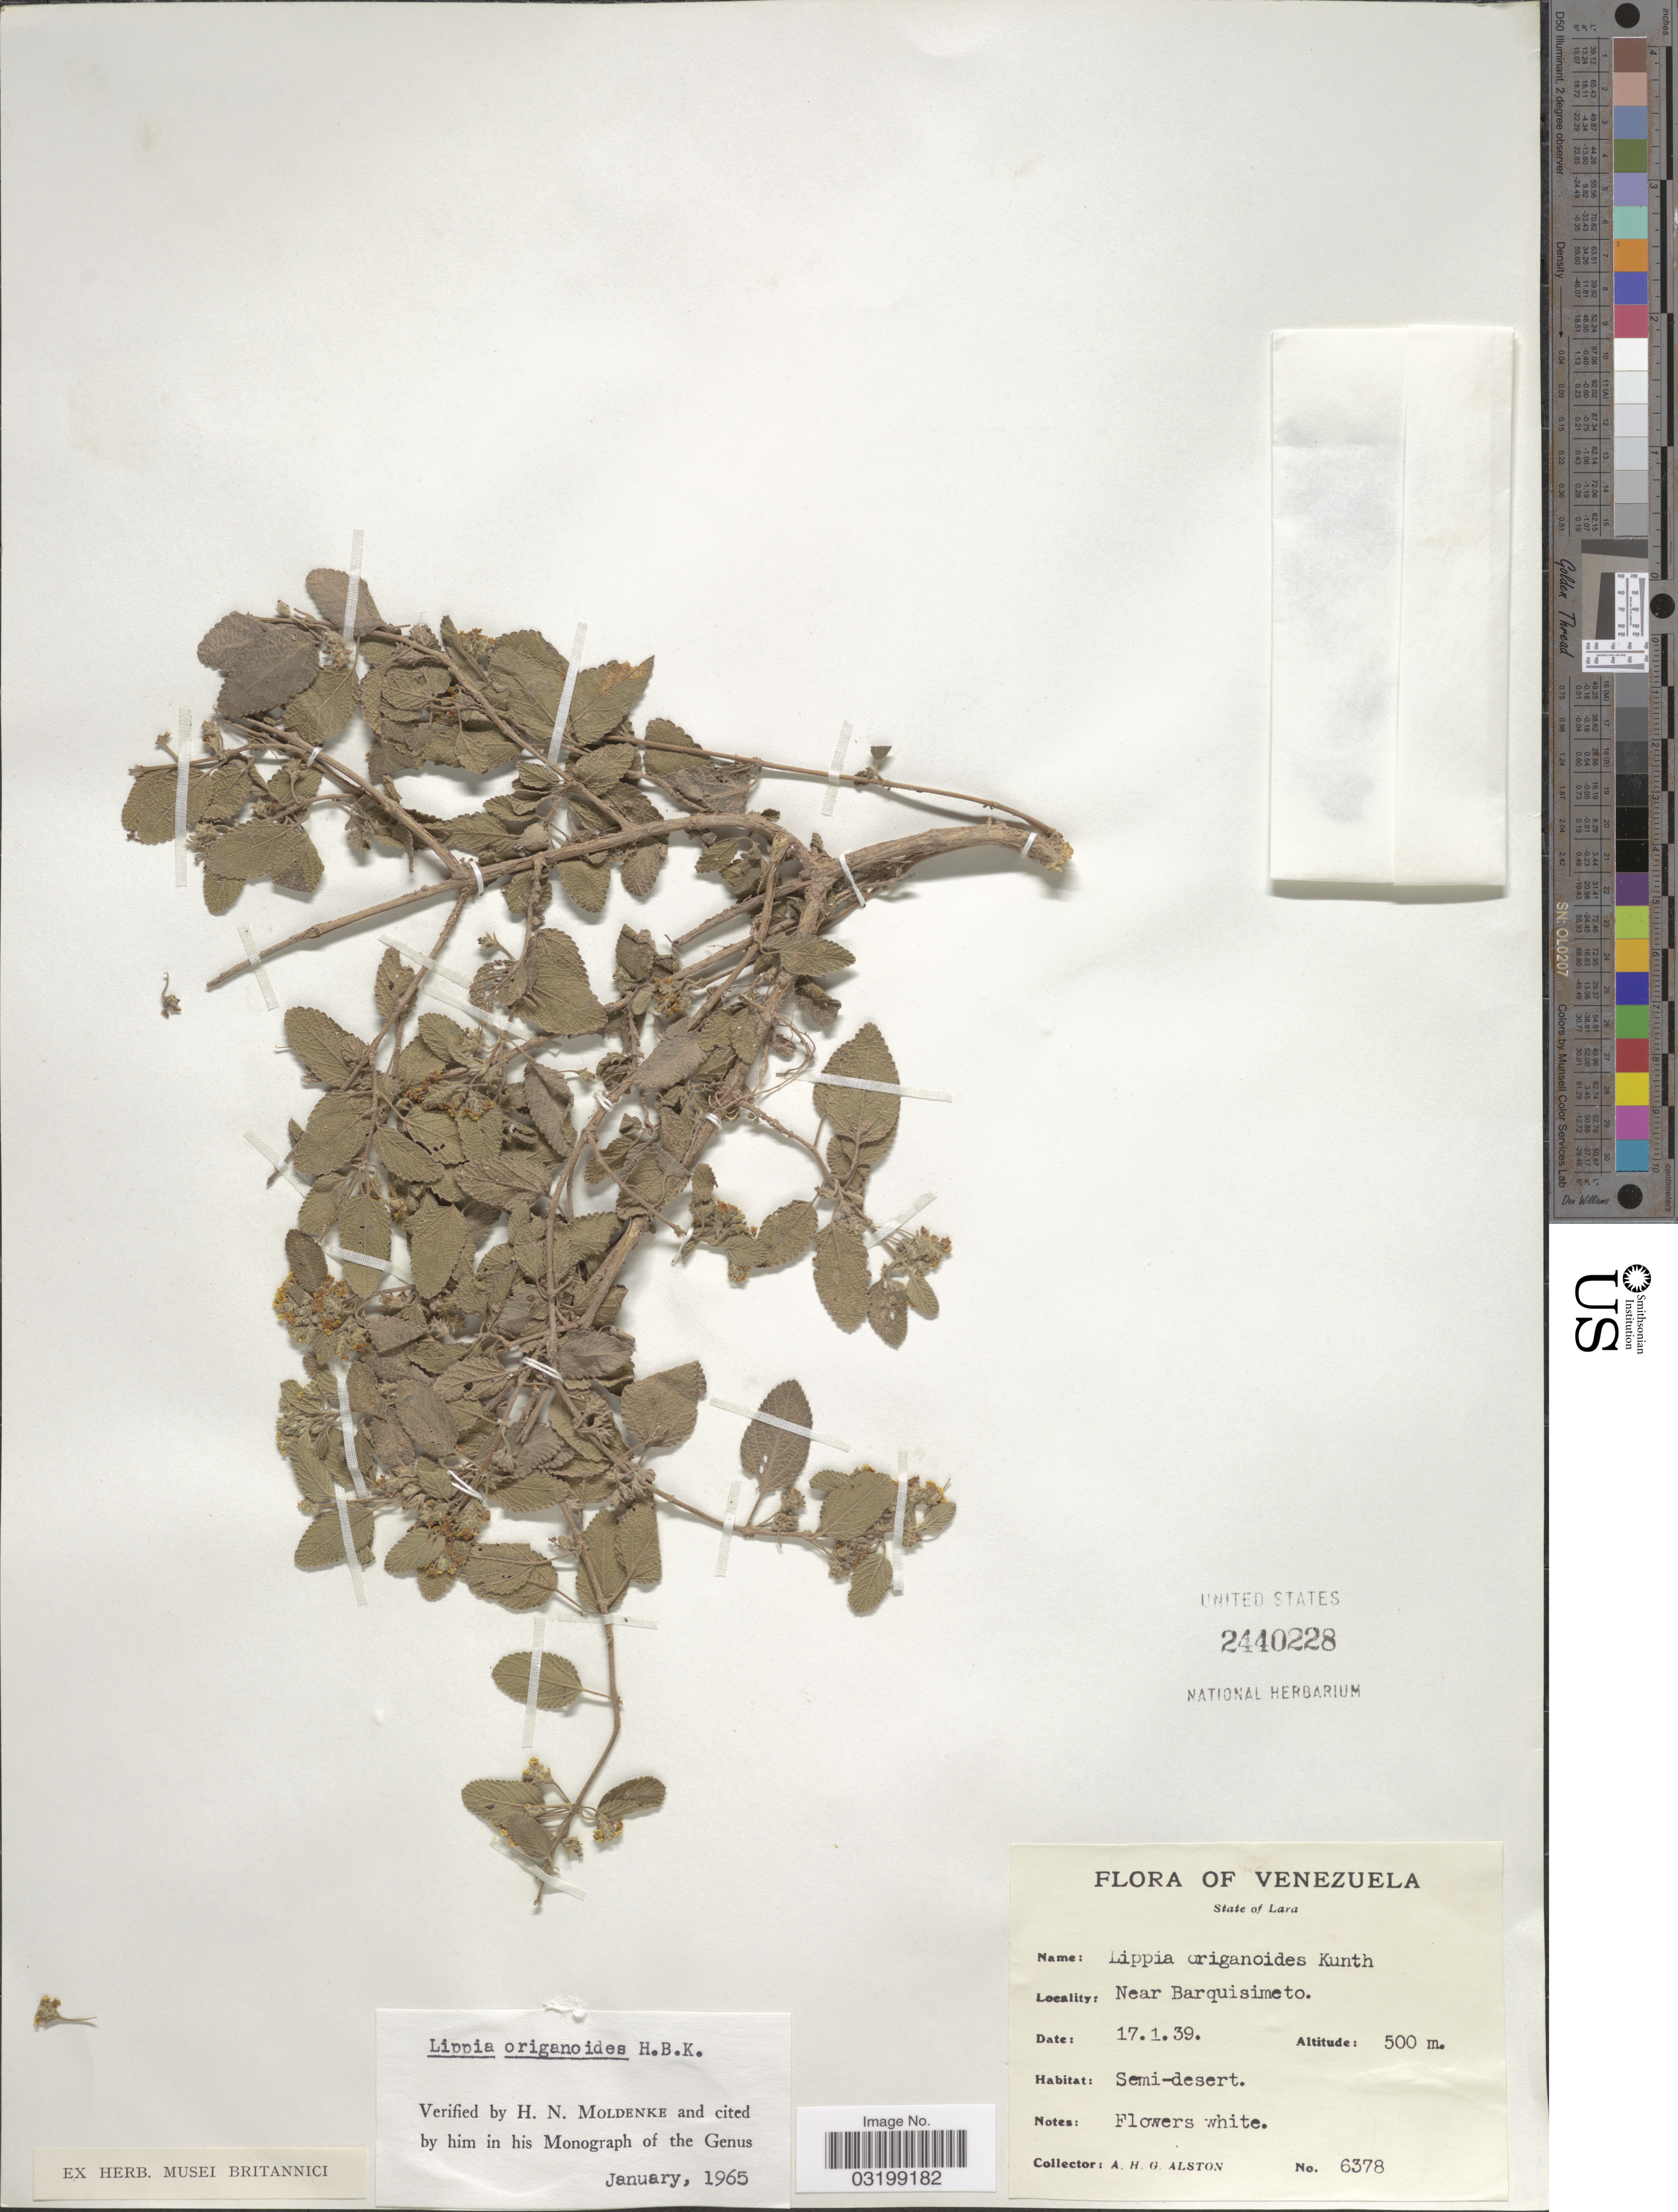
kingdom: Plantae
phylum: Tracheophyta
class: Magnoliopsida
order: Lamiales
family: Verbenaceae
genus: Lippia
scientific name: Lippia origanoides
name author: Kunth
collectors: A. H. Alston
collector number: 6378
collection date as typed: Transcribed d/m/y: 17/1/39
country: Venezuela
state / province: Lara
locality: Near Barquisimeto.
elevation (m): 500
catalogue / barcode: US 2440228